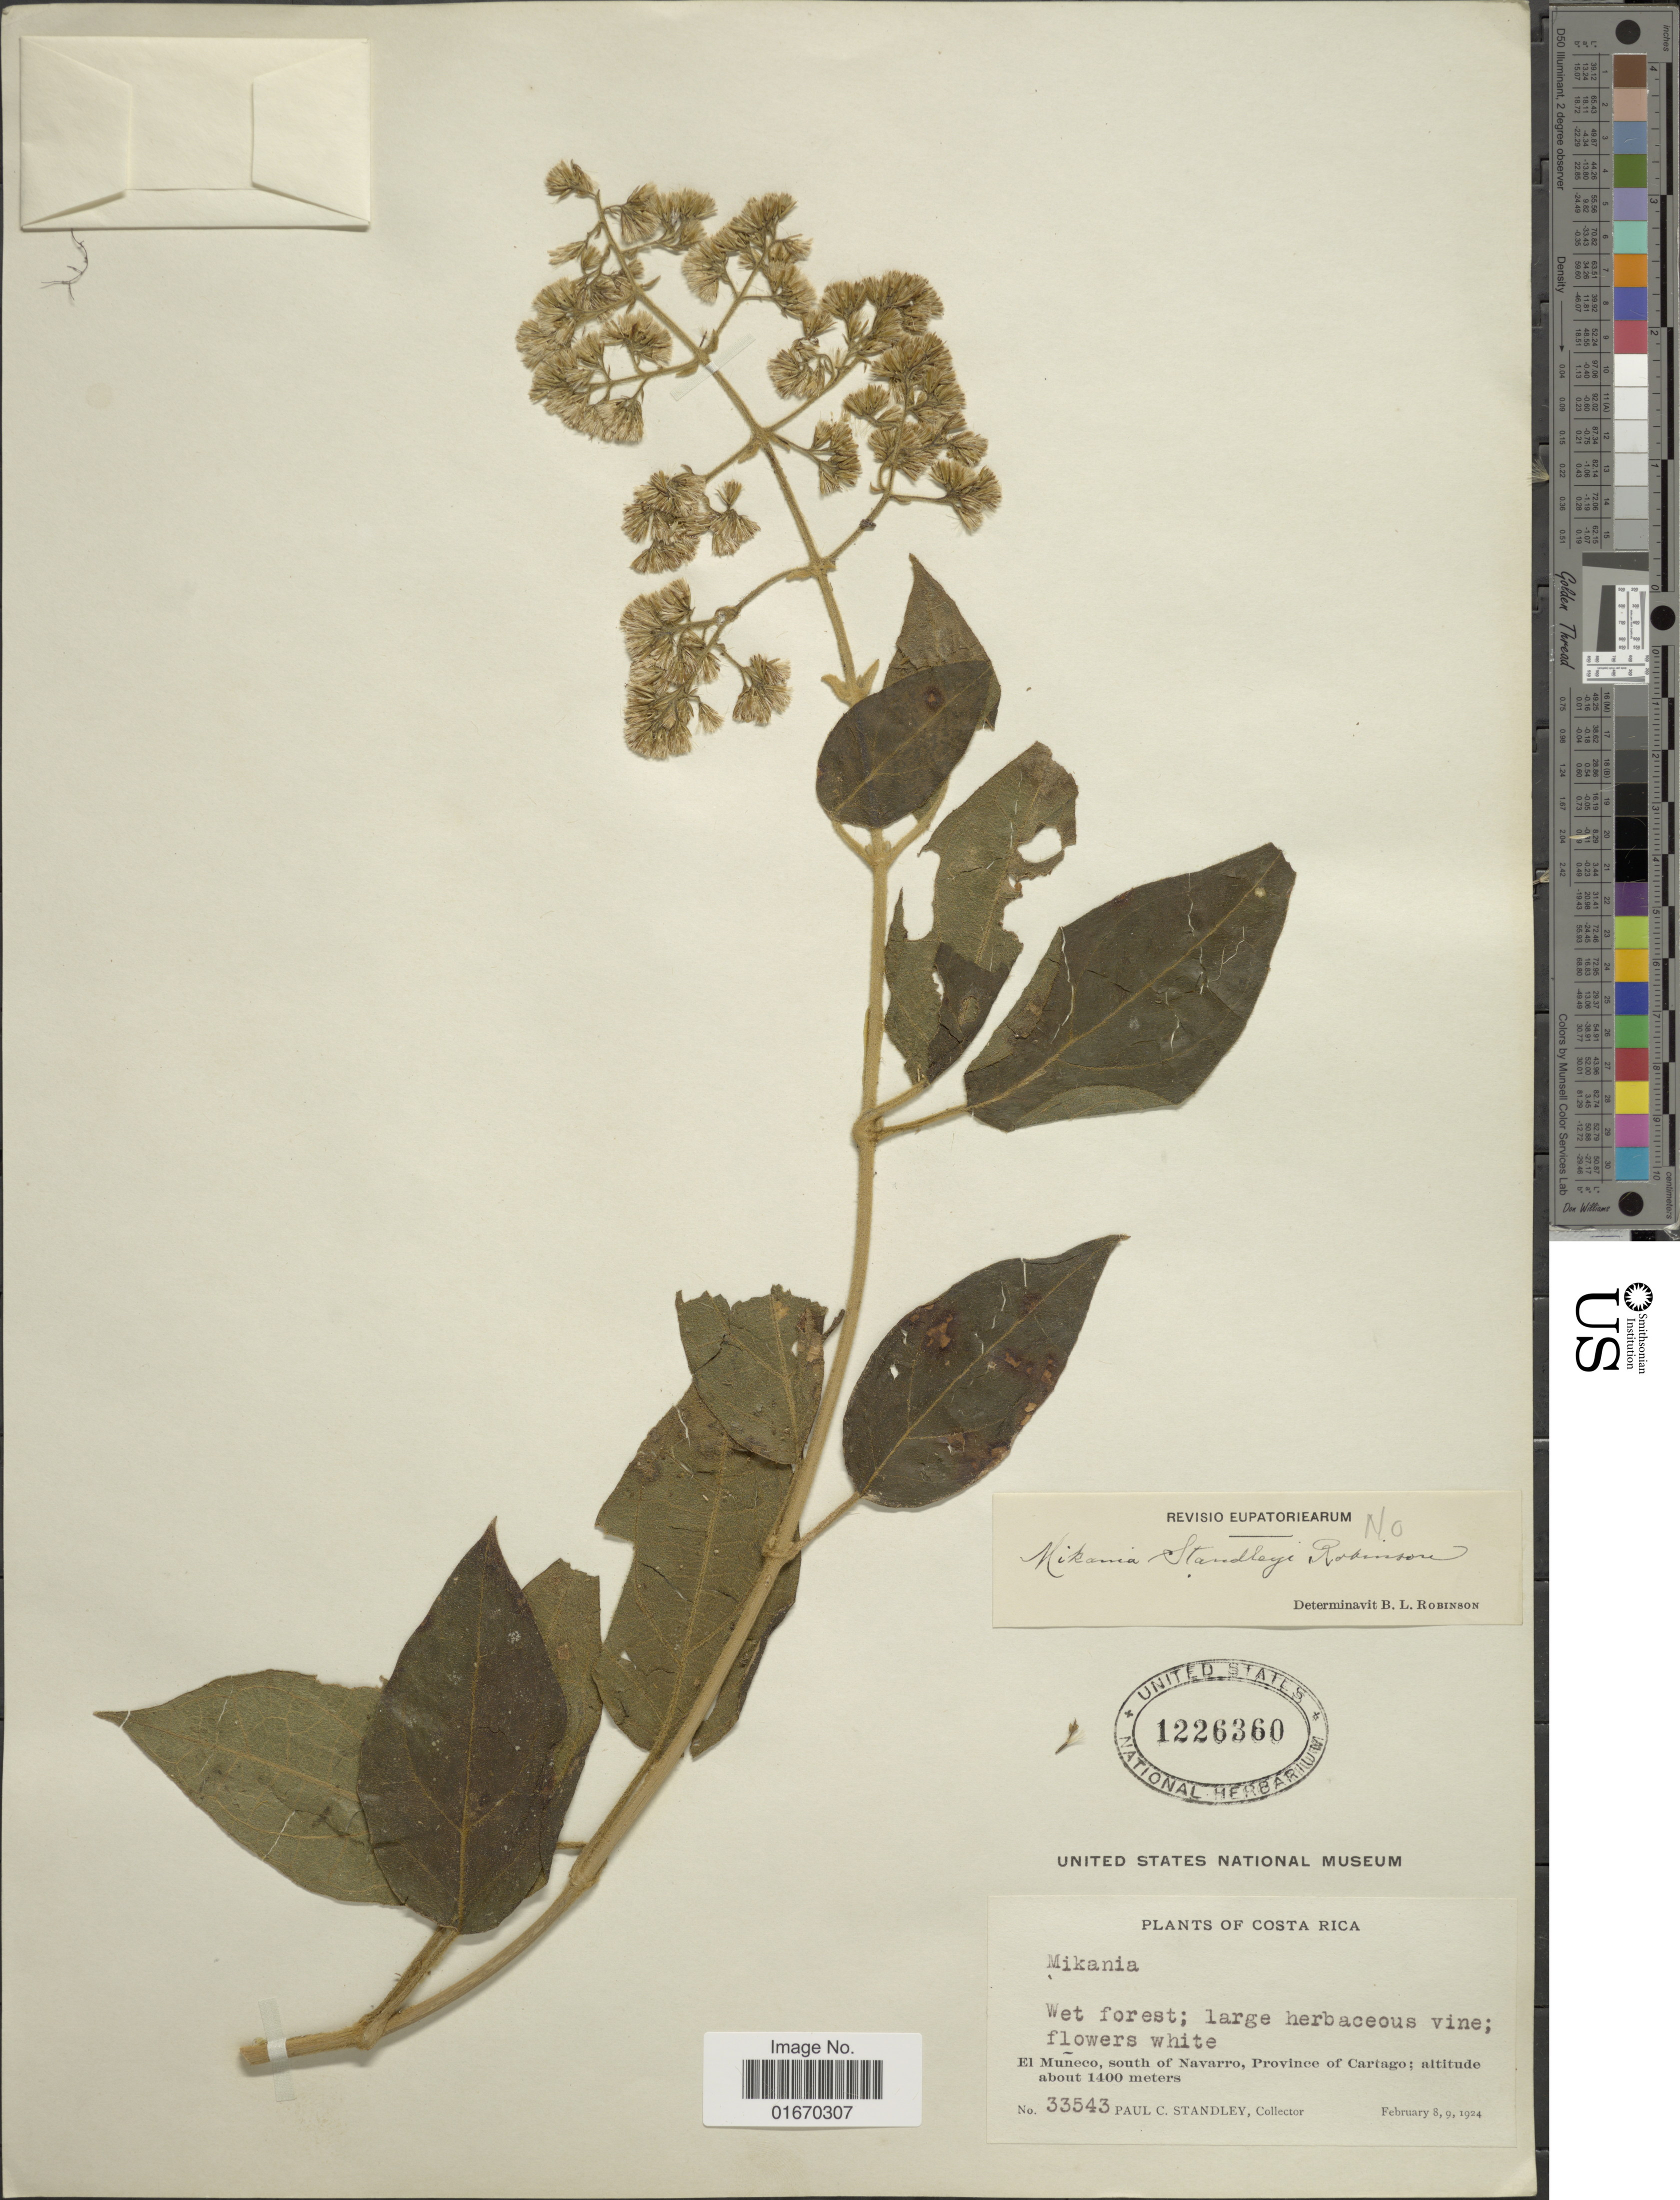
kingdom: Plantae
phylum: Tracheophyta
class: Magnoliopsida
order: Asterales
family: Asteraceae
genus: Mikania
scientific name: Mikania banisteriae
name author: DC.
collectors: P. C. Standley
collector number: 33543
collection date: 1924-02-08/1924-02-09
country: Costa Rica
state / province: Cartago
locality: El Muneco, south of Navarro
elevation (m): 1400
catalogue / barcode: US 1226360